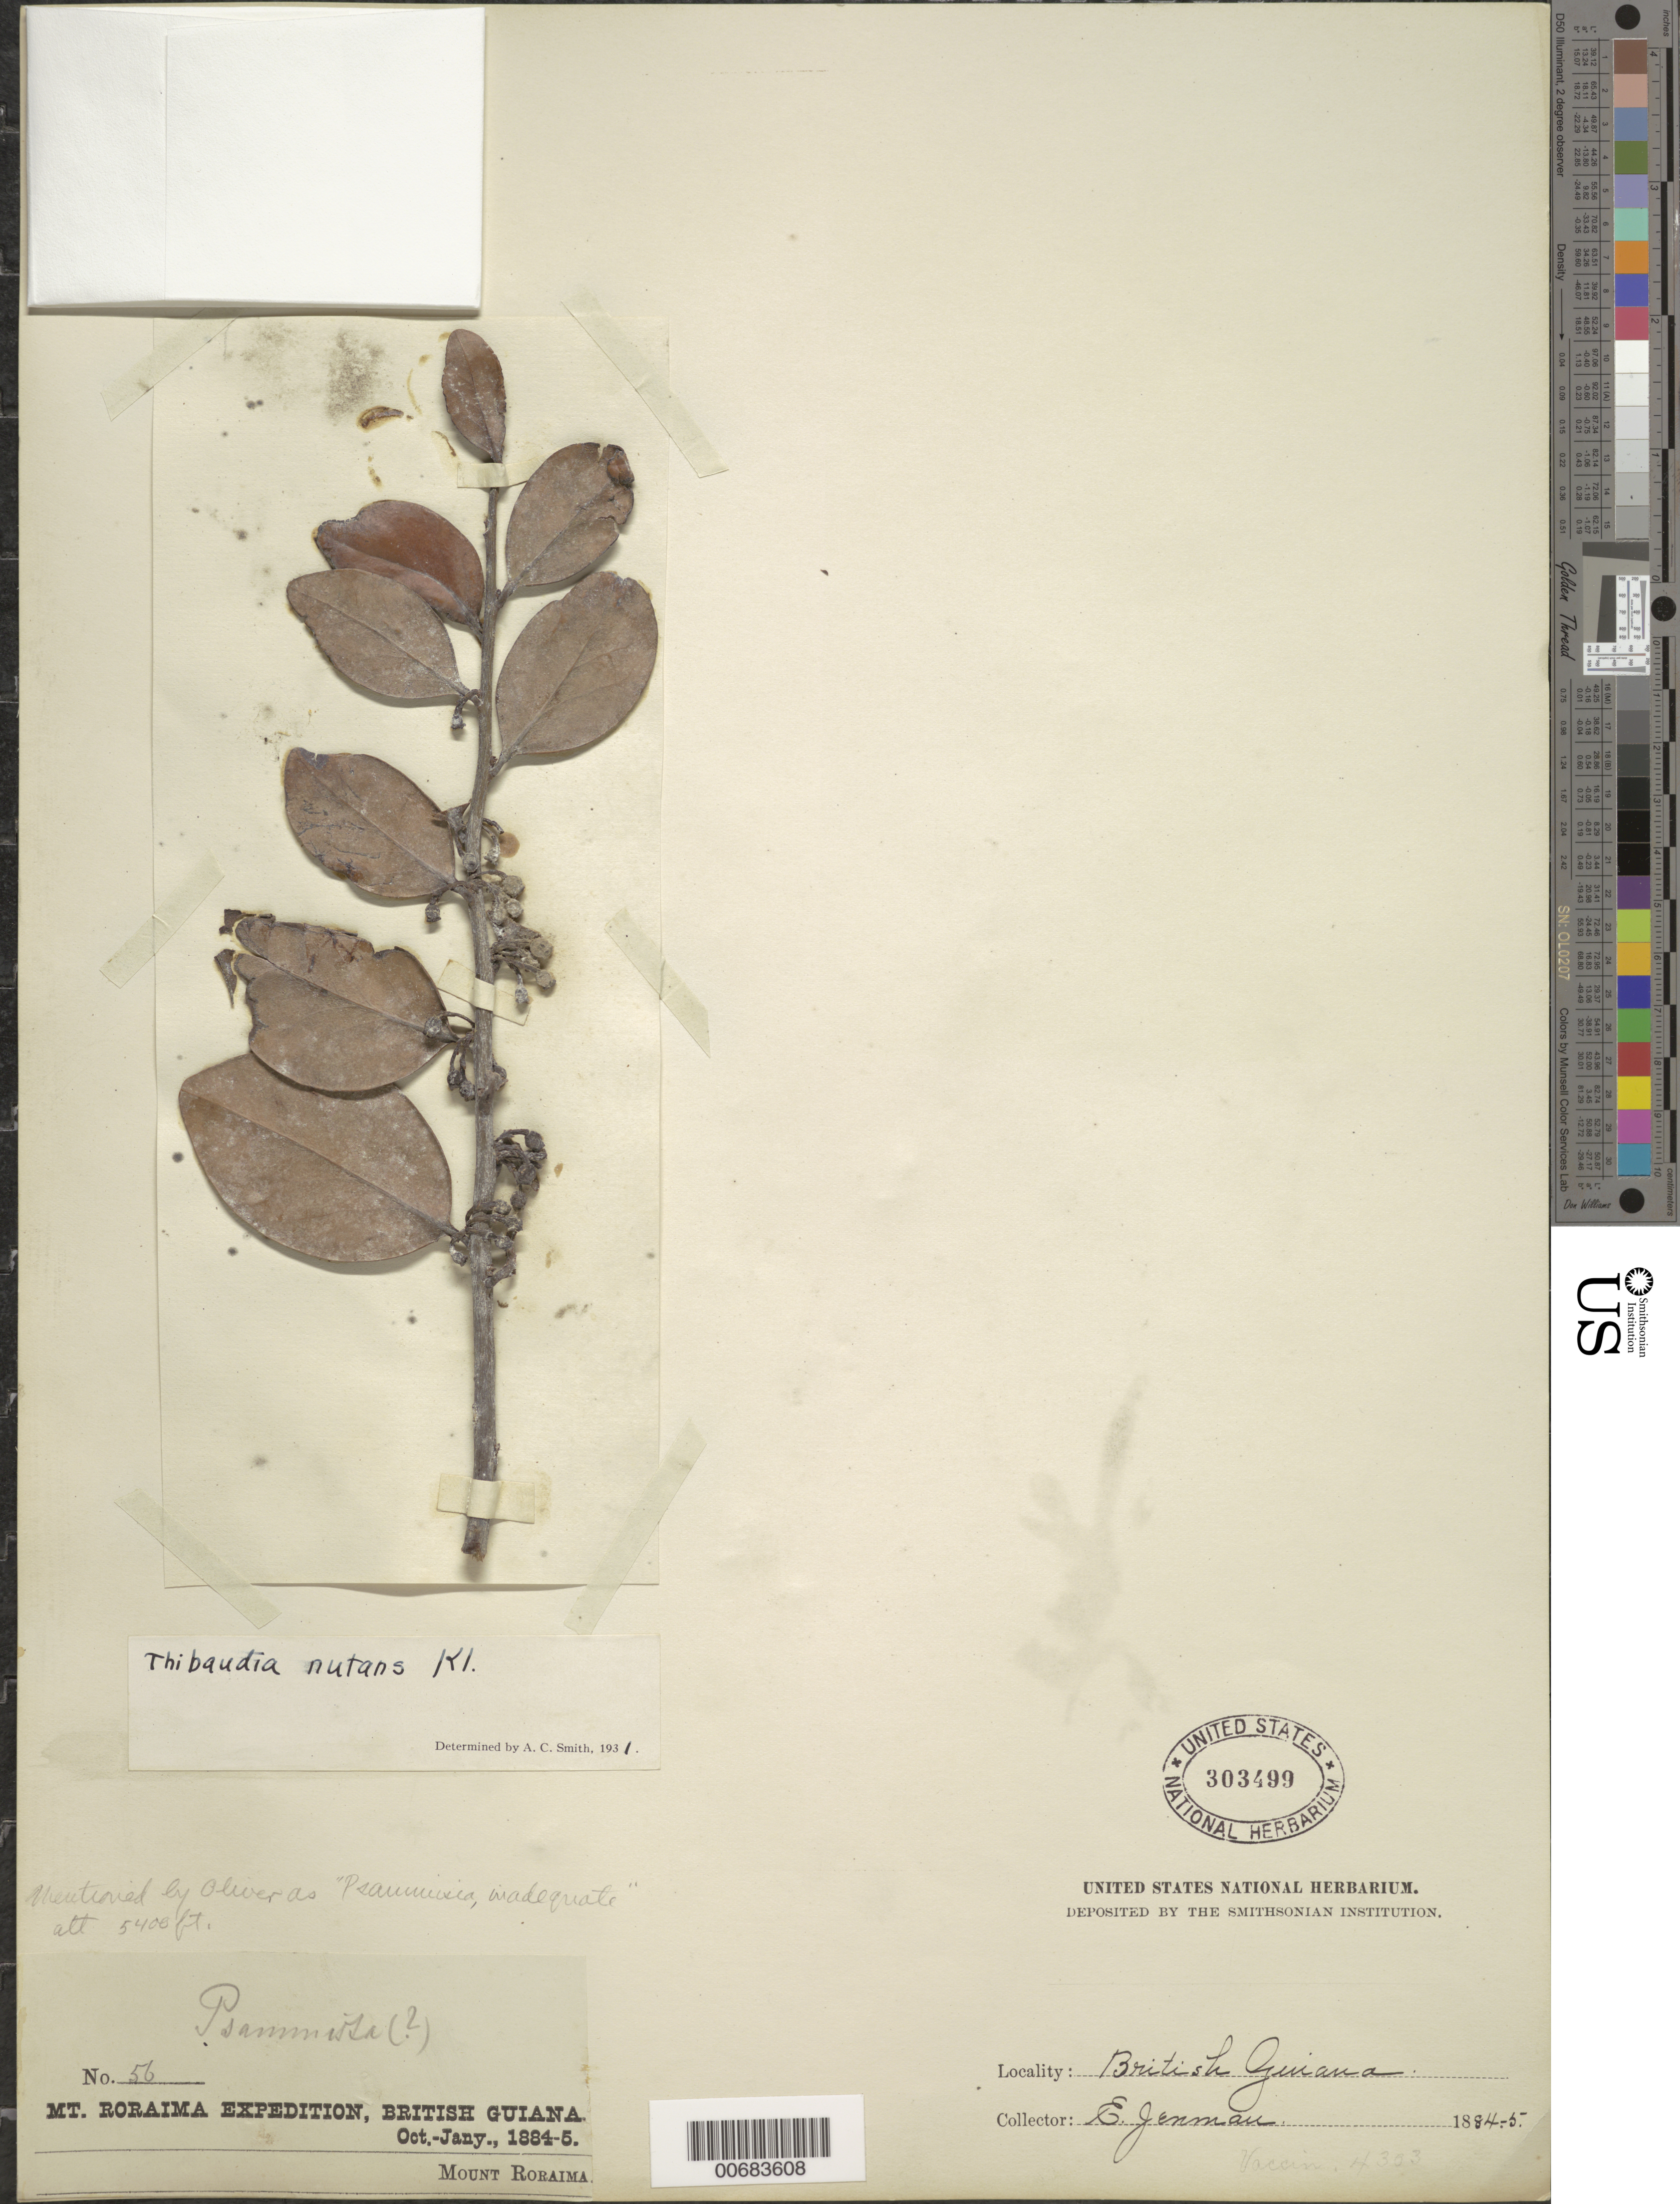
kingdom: Plantae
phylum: Tracheophyta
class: Magnoliopsida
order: Ericales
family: Ericaceae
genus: Thibaudia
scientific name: Thibaudia nutans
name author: Klotzsch ex Mansf.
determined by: Smith, A. C.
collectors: G. S. Jenman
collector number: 56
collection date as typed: October 1884 to January 1885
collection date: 1884-10/1885-01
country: Guyana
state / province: Cuyuni-Mazaruni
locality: Mt. Roraima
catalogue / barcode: US 303499